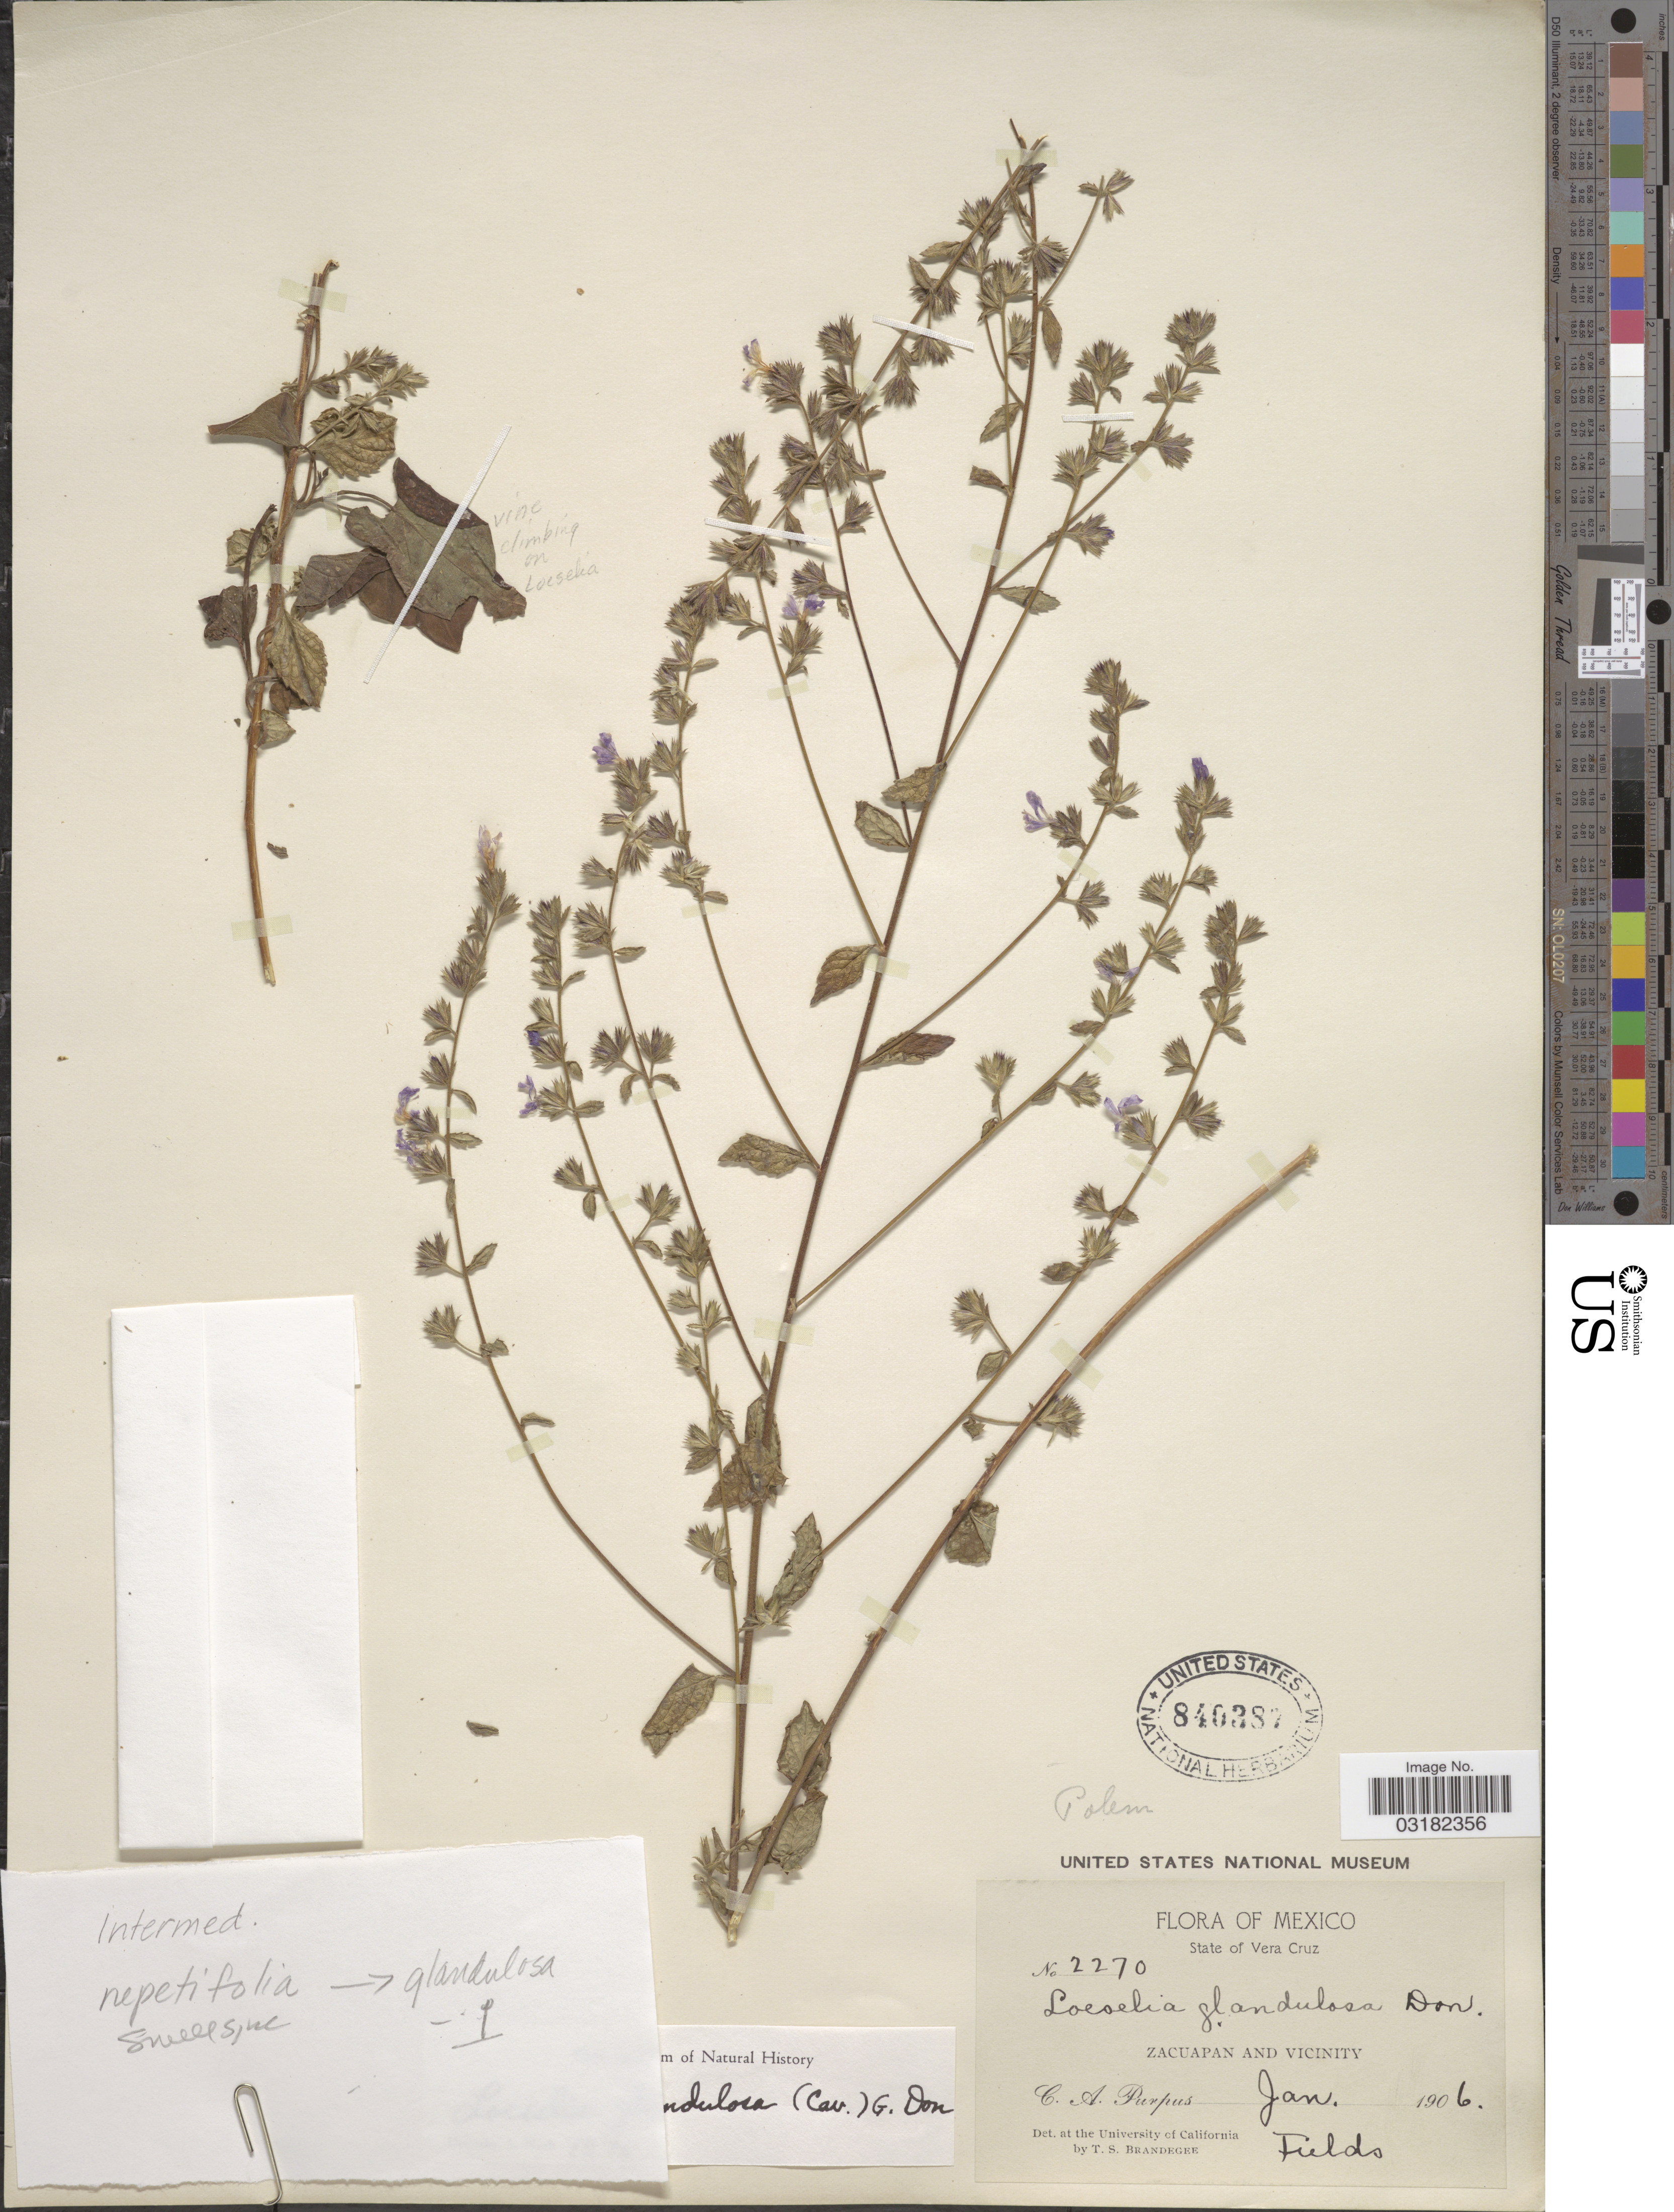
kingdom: Plantae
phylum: Tracheophyta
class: Magnoliopsida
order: Ericales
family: Polemoniaceae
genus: Loeselia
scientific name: Loeselia glandulosa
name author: (Cav.) G. Don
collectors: C. A. Purpus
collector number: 2270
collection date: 1906-01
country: Mexico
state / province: Veracruz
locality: State of Vera Cruz. Zacuapan and vicinity.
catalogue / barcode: US 840387